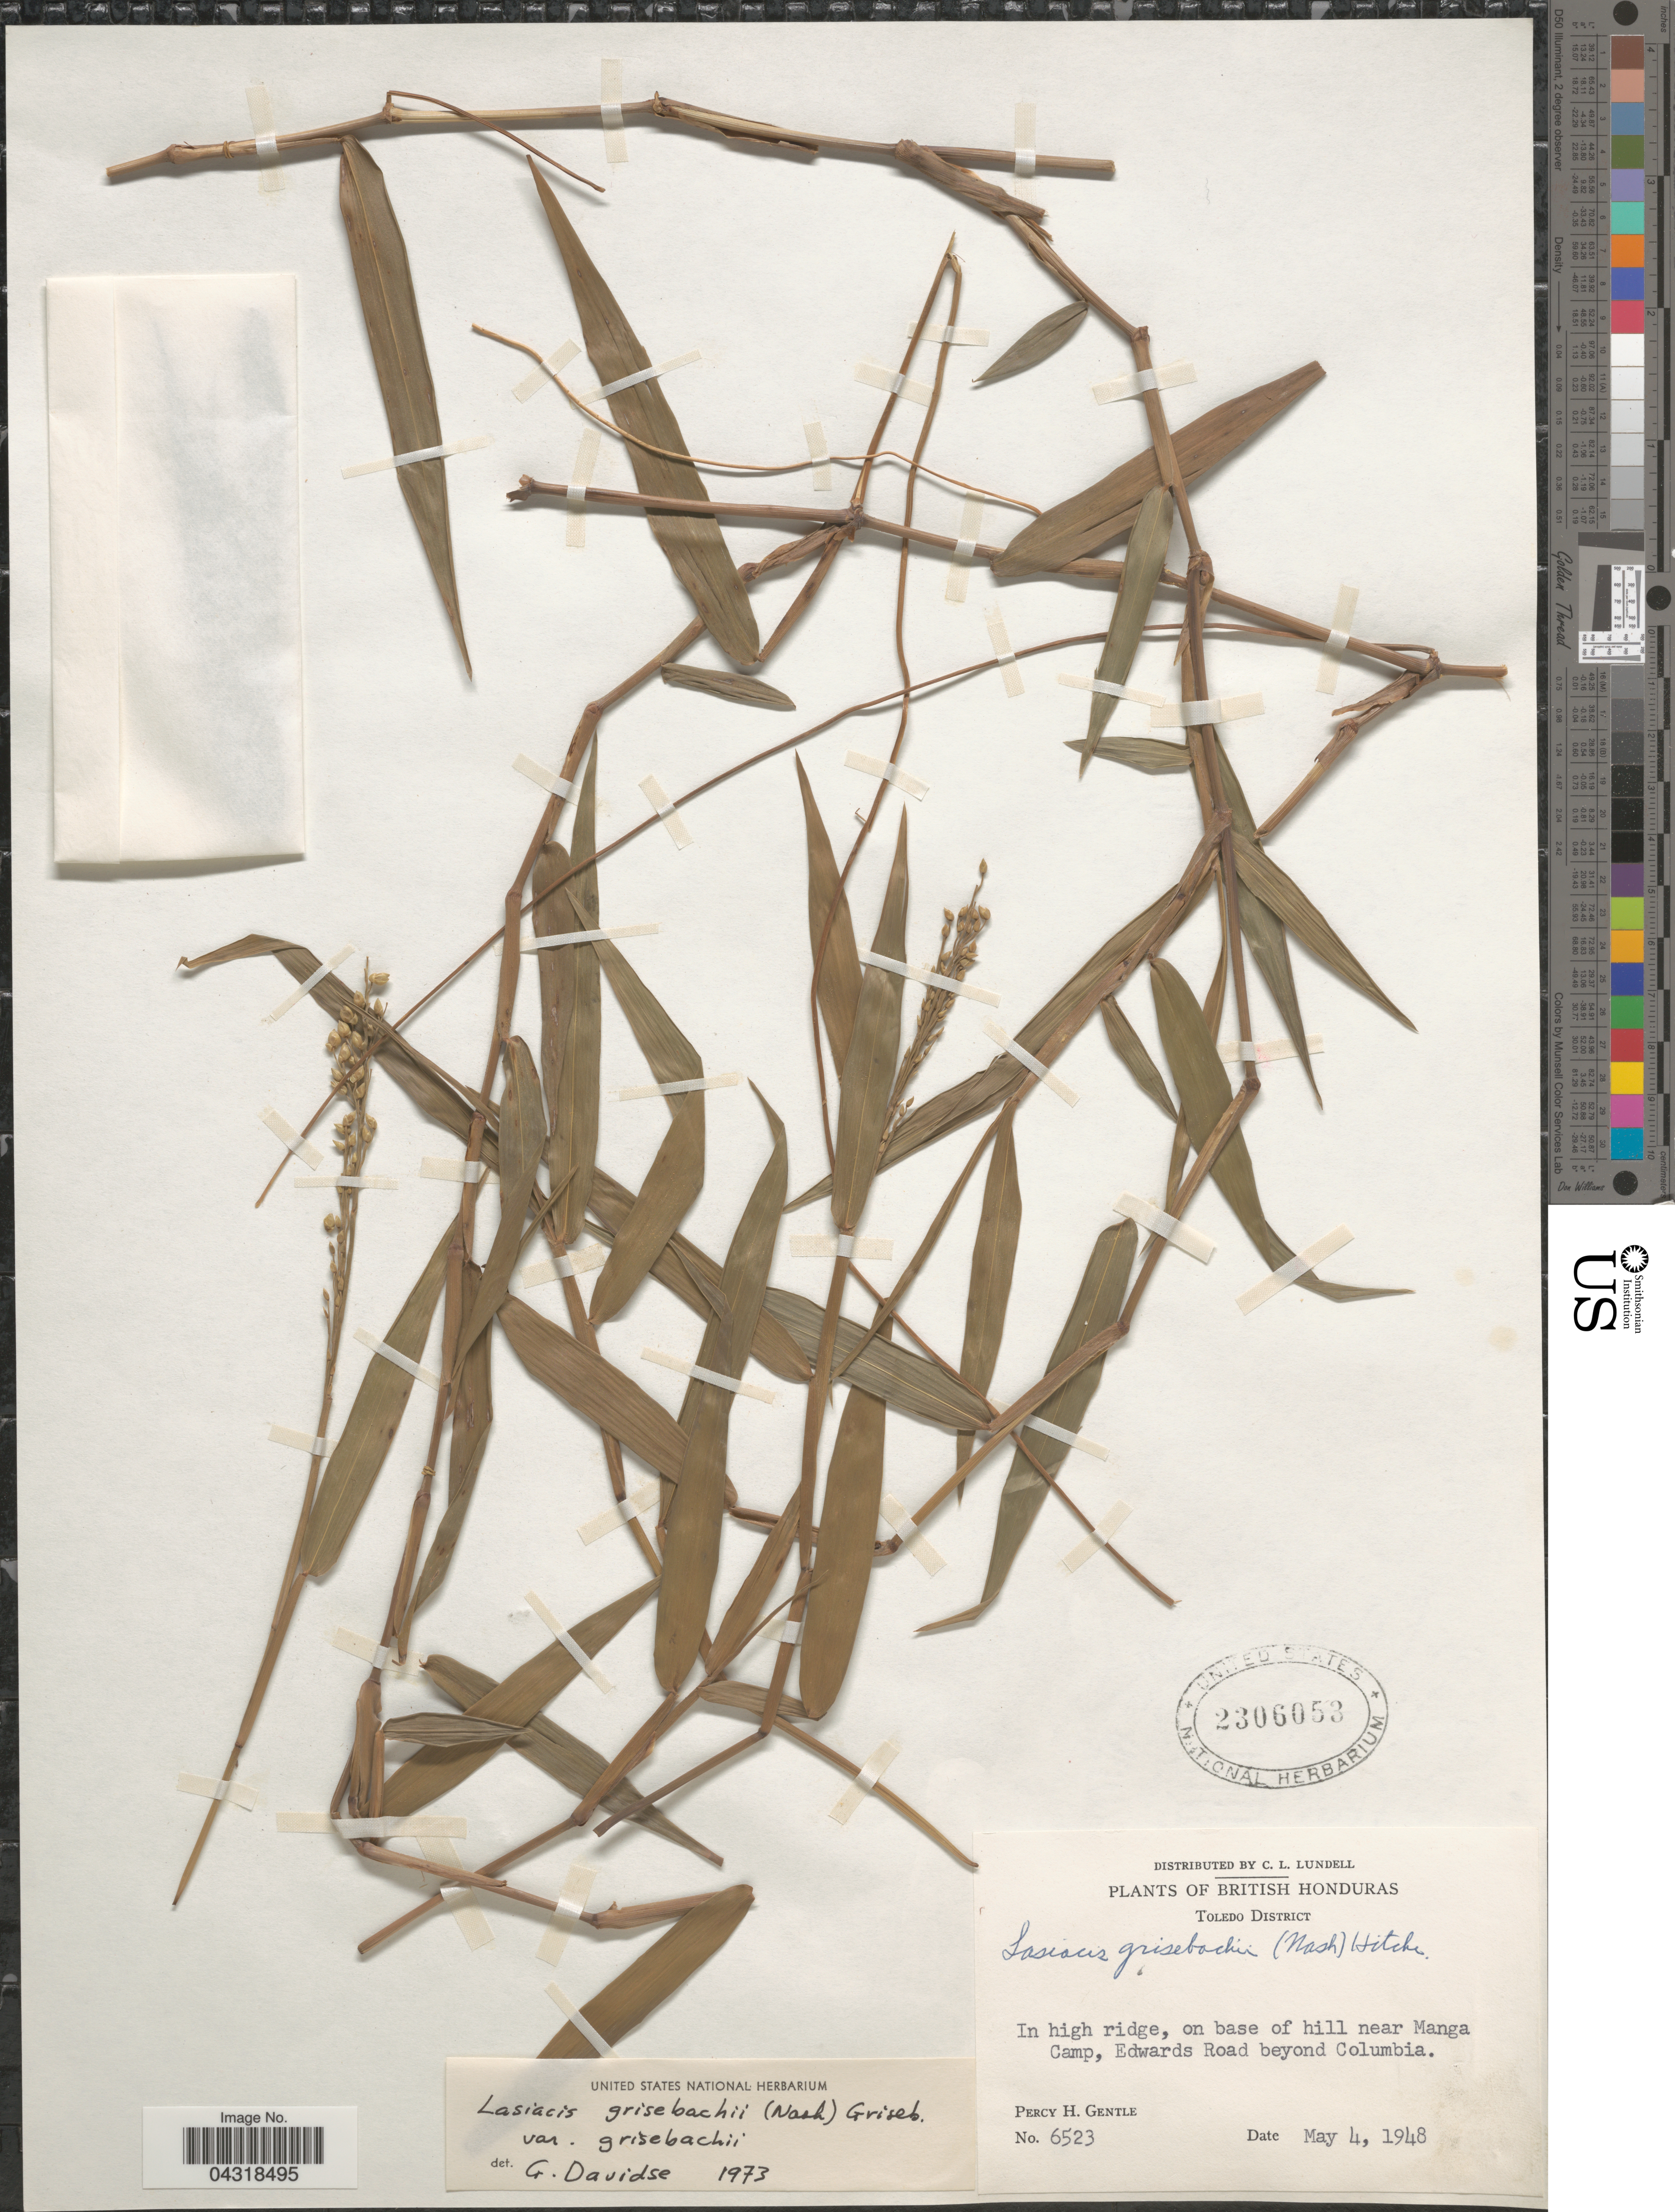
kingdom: Plantae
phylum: Tracheophyta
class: Liliopsida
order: Poales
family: Poaceae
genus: Lasiacis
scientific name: Lasiacis grisebachii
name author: (Nash) Hitchc.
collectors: P. H. Gentle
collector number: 6523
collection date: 1948-05-04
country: Belize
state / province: Toledo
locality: British Honduras. Toledo District. In high ridge, on base of hill near Manga Camp, Edwards Road beyond Columbia.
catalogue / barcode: US 2306053